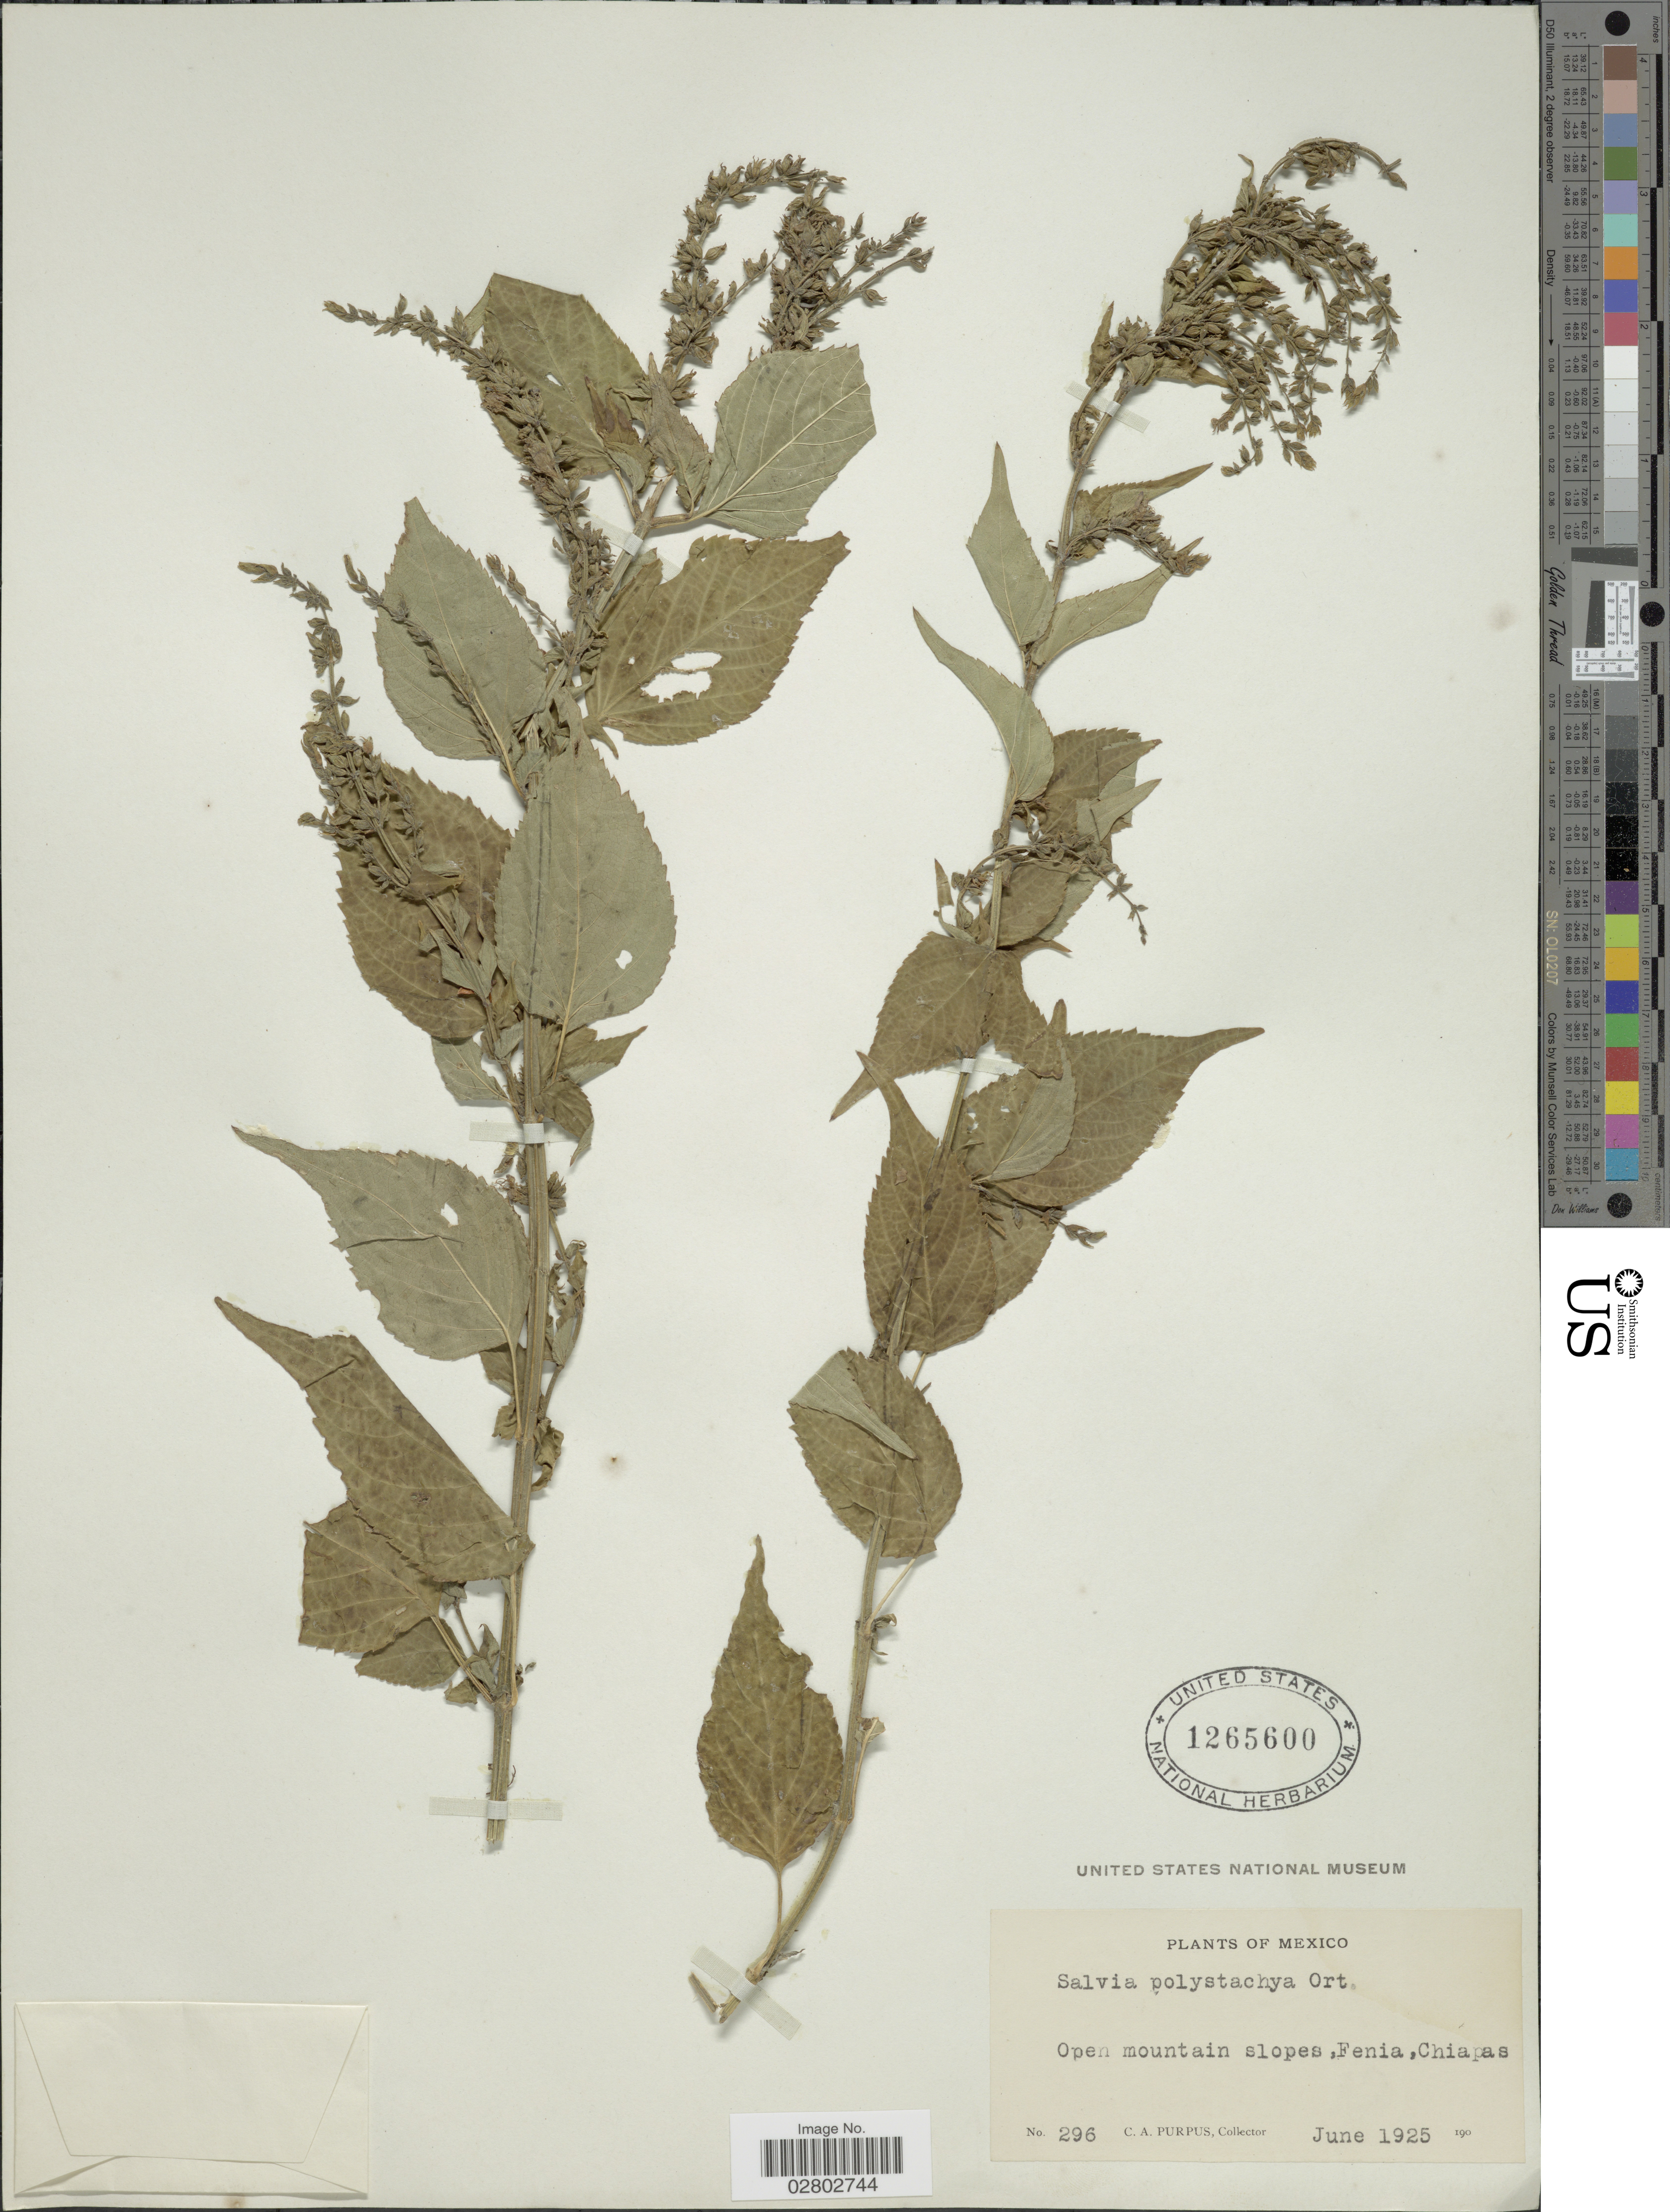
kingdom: Plantae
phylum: Tracheophyta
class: Magnoliopsida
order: Lamiales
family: Lamiaceae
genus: Salvia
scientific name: Salvia polystachya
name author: Cav.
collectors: C. A. Purpus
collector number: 296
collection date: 1925-06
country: Mexico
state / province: Chiapas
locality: Open mountain slopes, Fenia, Chiapas.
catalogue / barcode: US 1265600